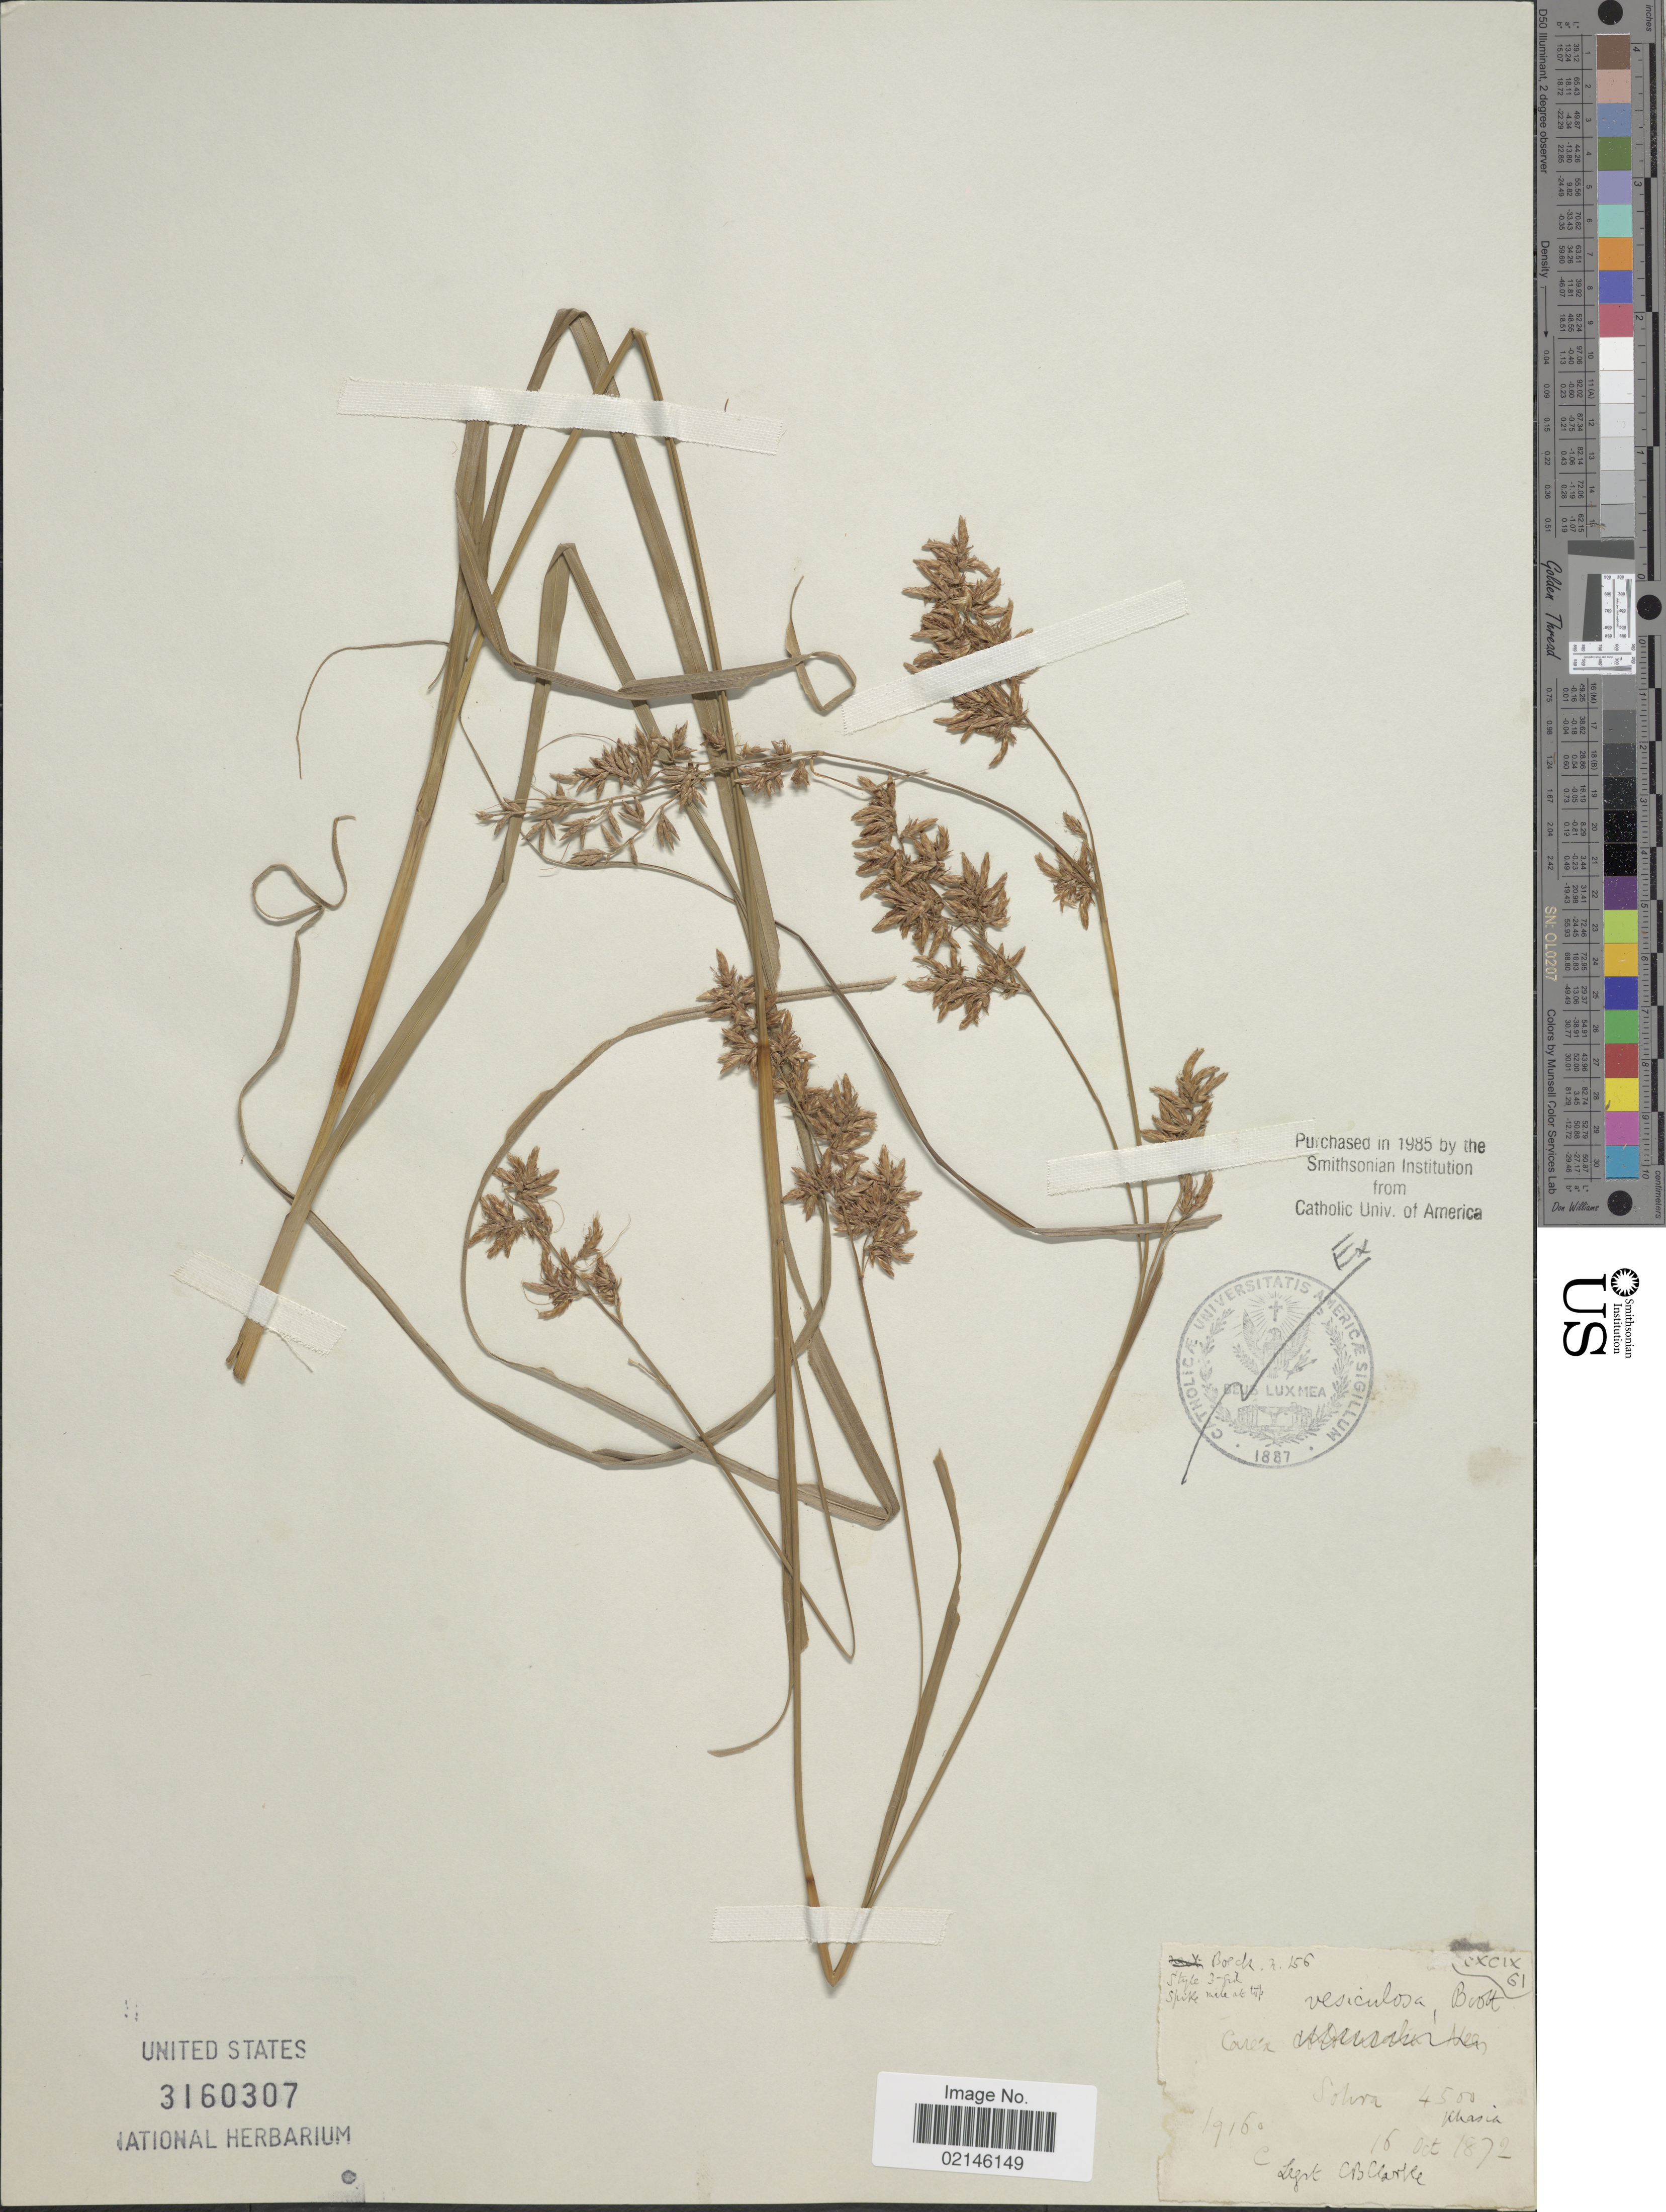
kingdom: Plantae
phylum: Tracheophyta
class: Liliopsida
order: Poales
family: Cyperaceae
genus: Carex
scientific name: Carex vesiculosa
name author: Boott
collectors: C. B. Clarke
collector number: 19160C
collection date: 1872-10-16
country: India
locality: Sohra Khasia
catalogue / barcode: US 3160307